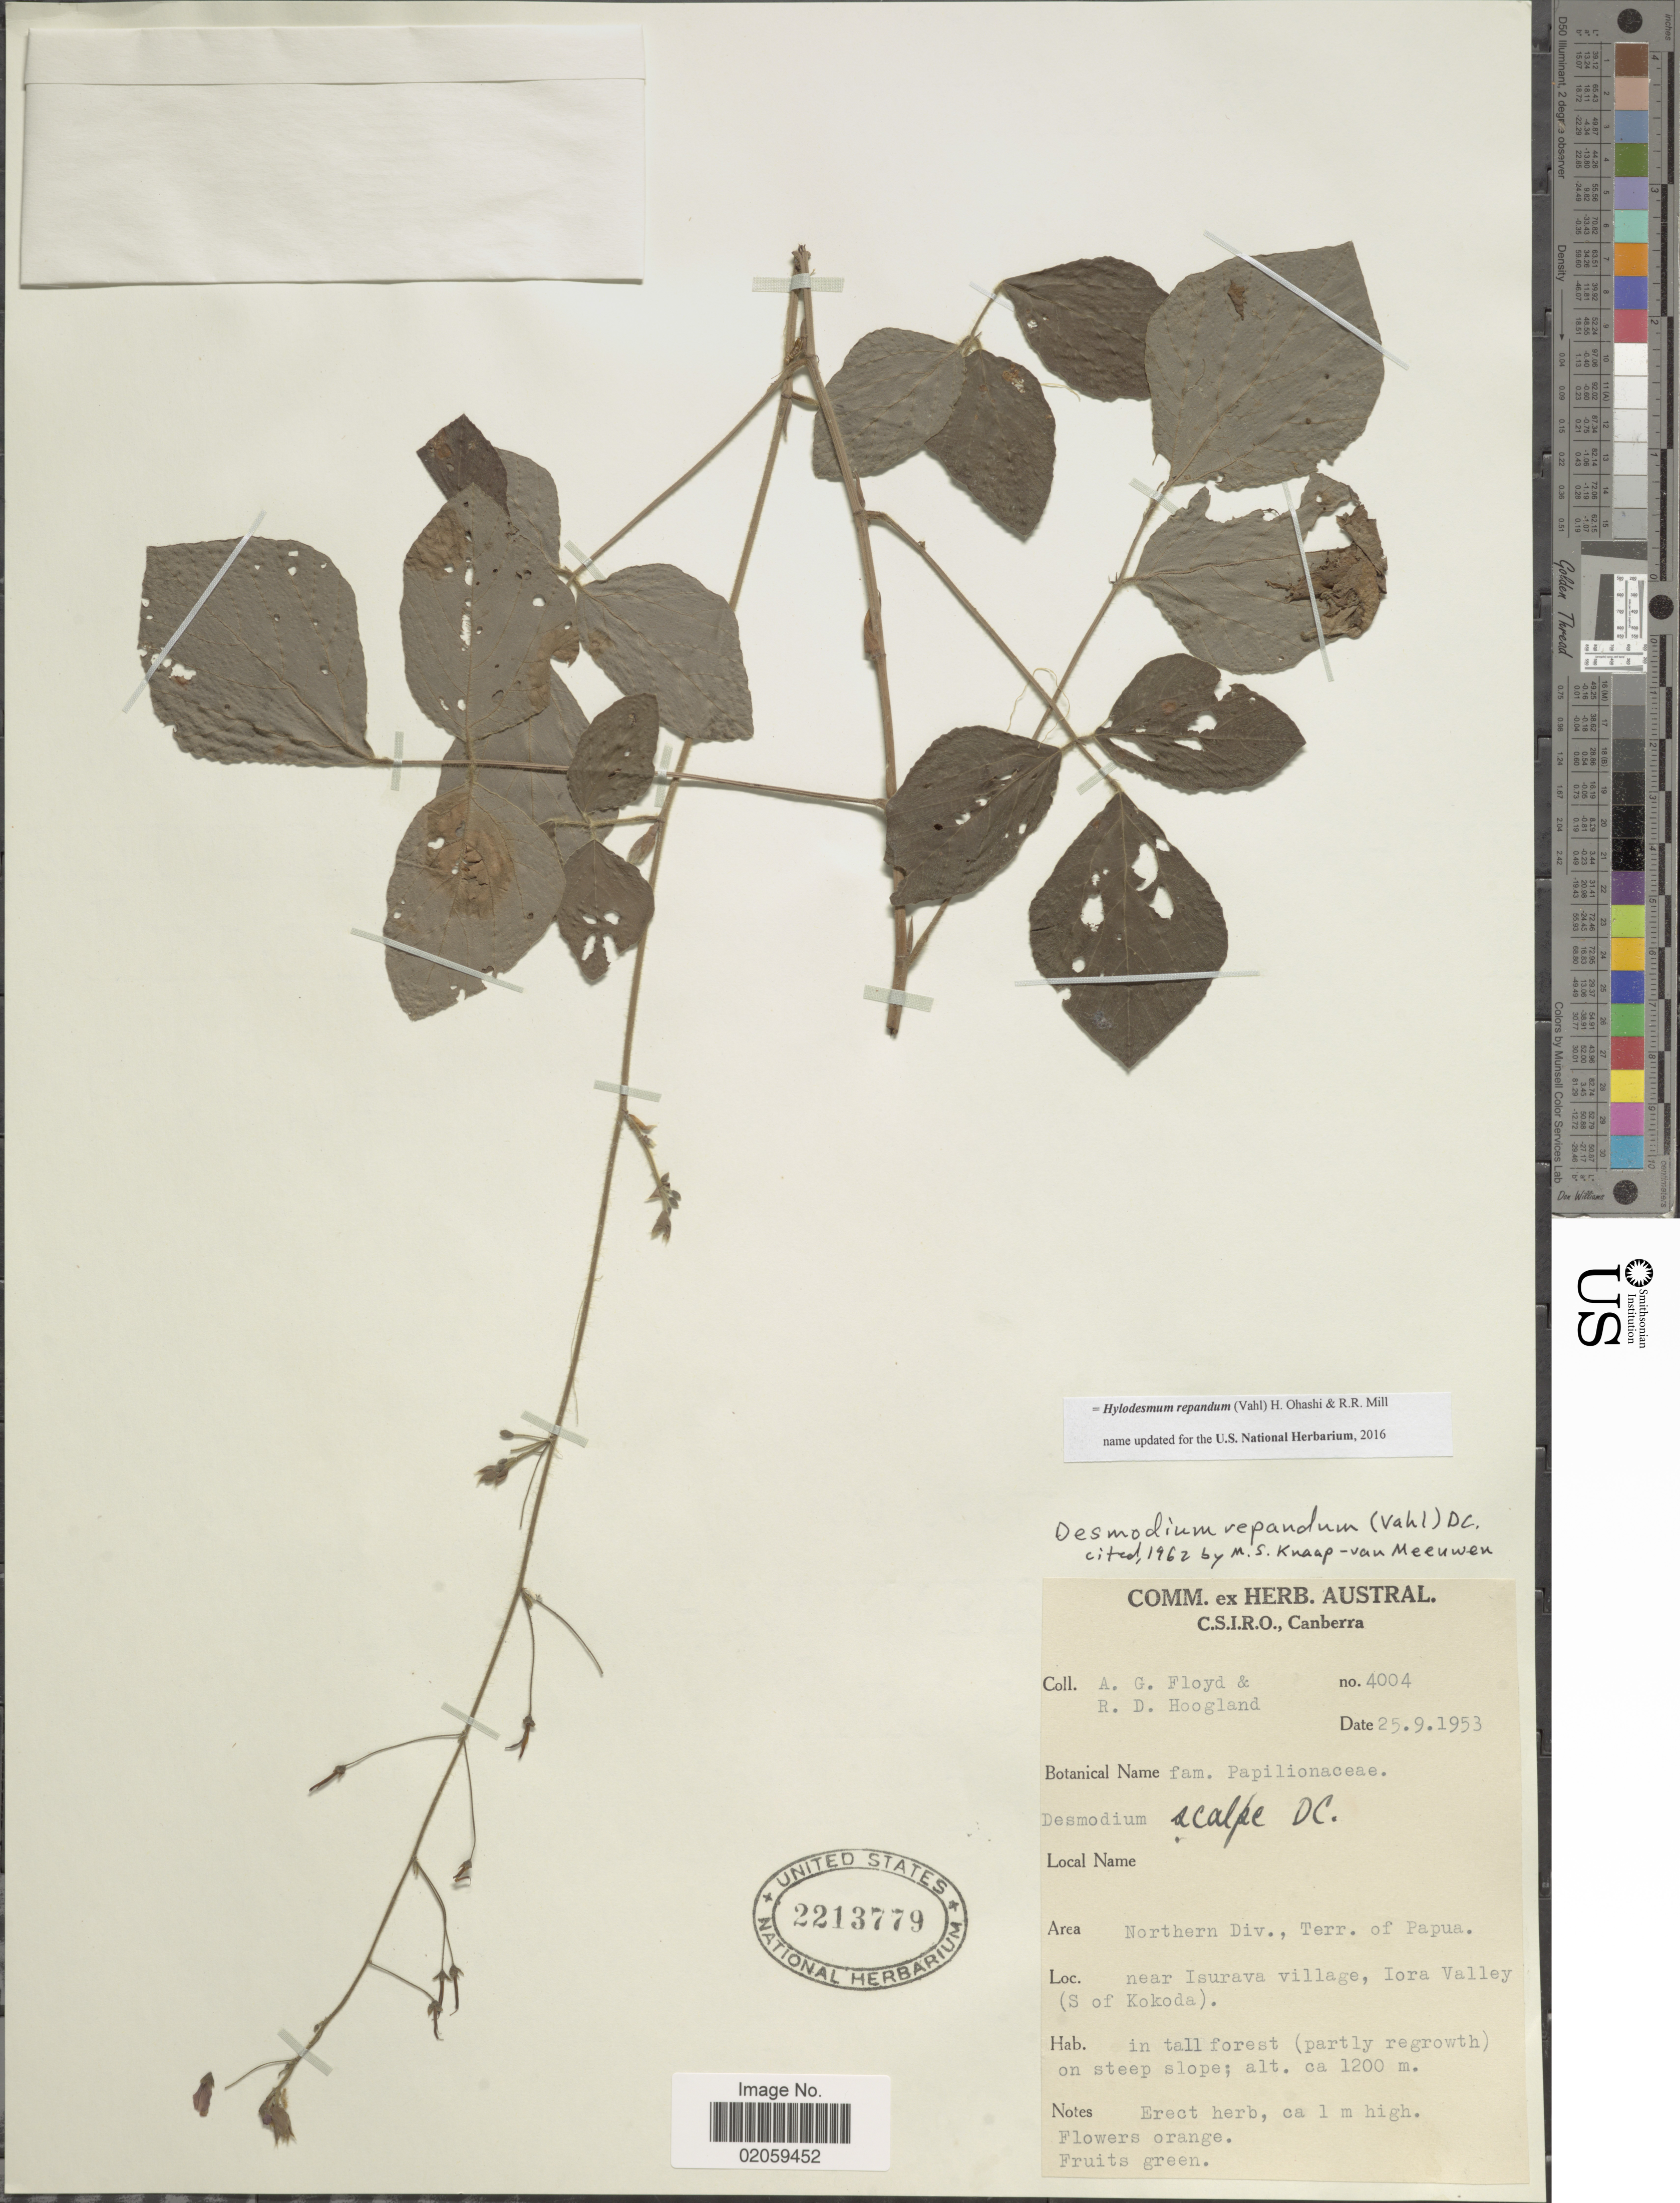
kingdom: Plantae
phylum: Tracheophyta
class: Magnoliopsida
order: Fabales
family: Fabaceae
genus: Hylodesmum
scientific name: Hylodesmum repandum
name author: (Vahl) H. Ohashi & R.R. Mill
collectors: A. G. Floyd & R. D. Hoogland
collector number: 4004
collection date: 1953-09-25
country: Papua New Guinea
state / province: Northern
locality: Terr. of Papua, near Isurava Village, Lora Valley (S of Kokoda)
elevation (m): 1200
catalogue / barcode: US 2213779